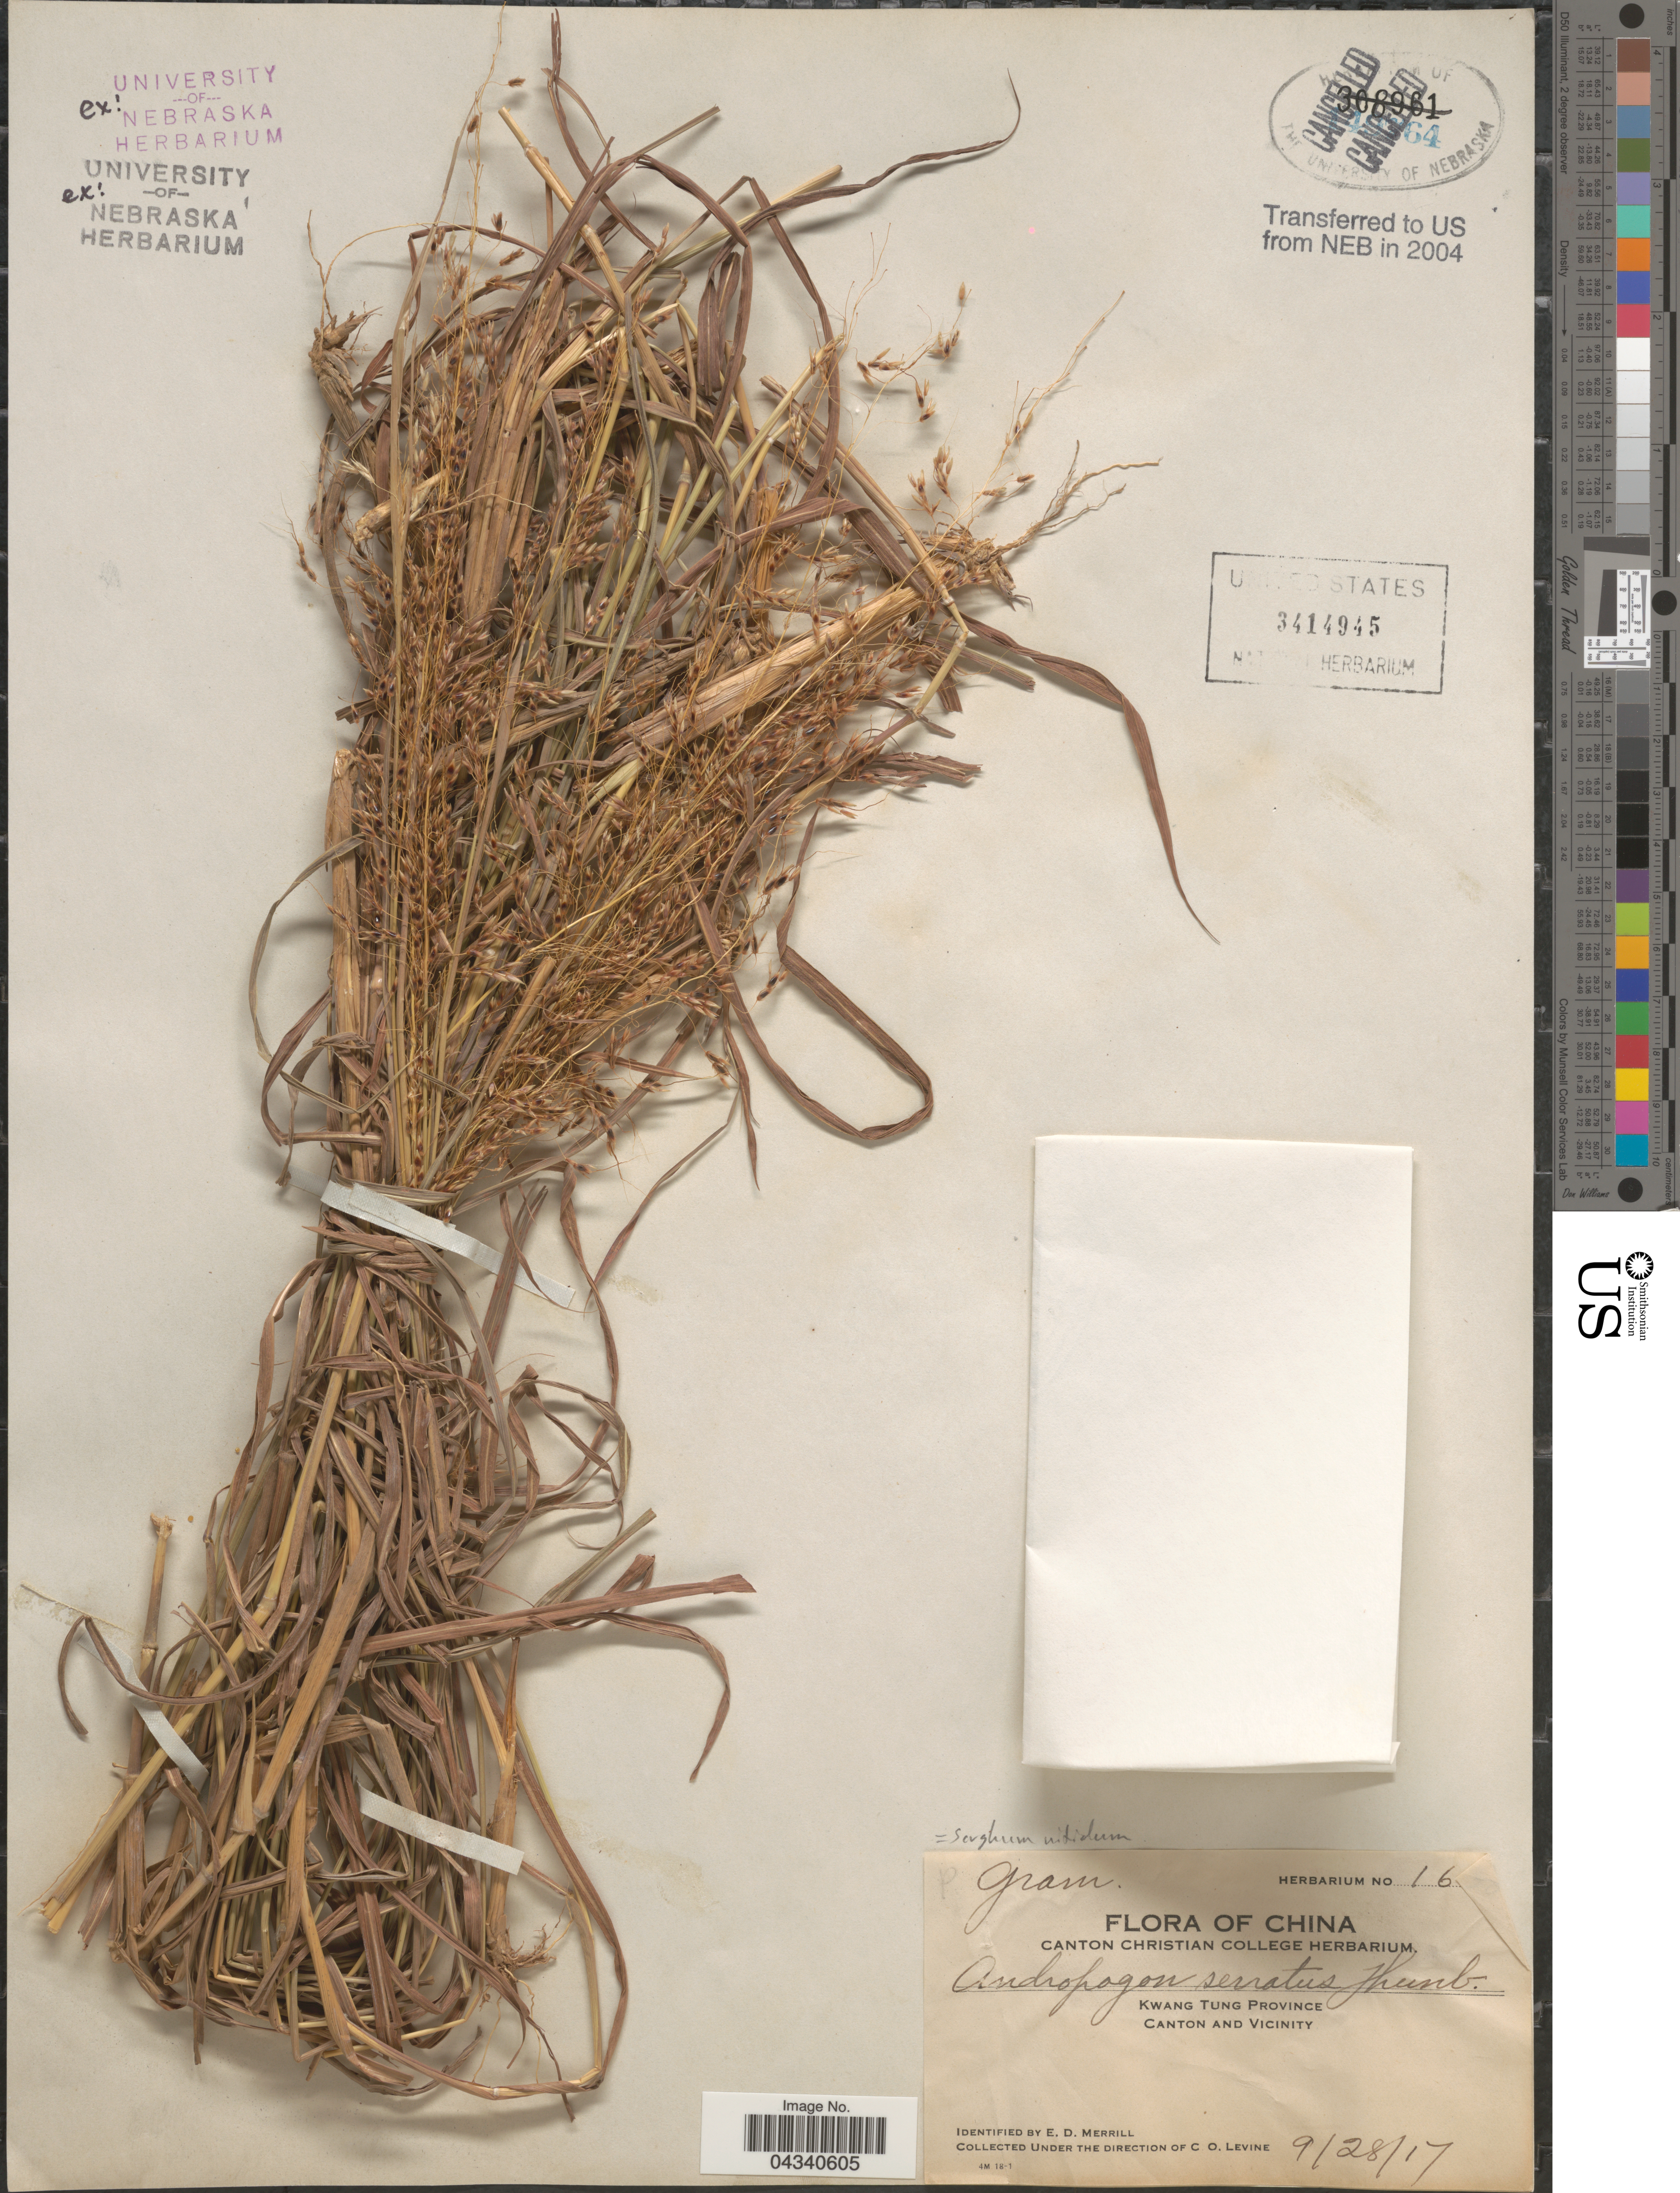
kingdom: Plantae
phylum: Tracheophyta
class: Liliopsida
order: Poales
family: Poaceae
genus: Sorghum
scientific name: Sorghum nitidum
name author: (Vahl) Pers.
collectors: C. O. Levine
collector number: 16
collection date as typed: Transcribed d/m/y: 28/9/17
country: China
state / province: Guangdong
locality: Kwang Tung Province. Canton and Vicinity.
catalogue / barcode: US 3414945